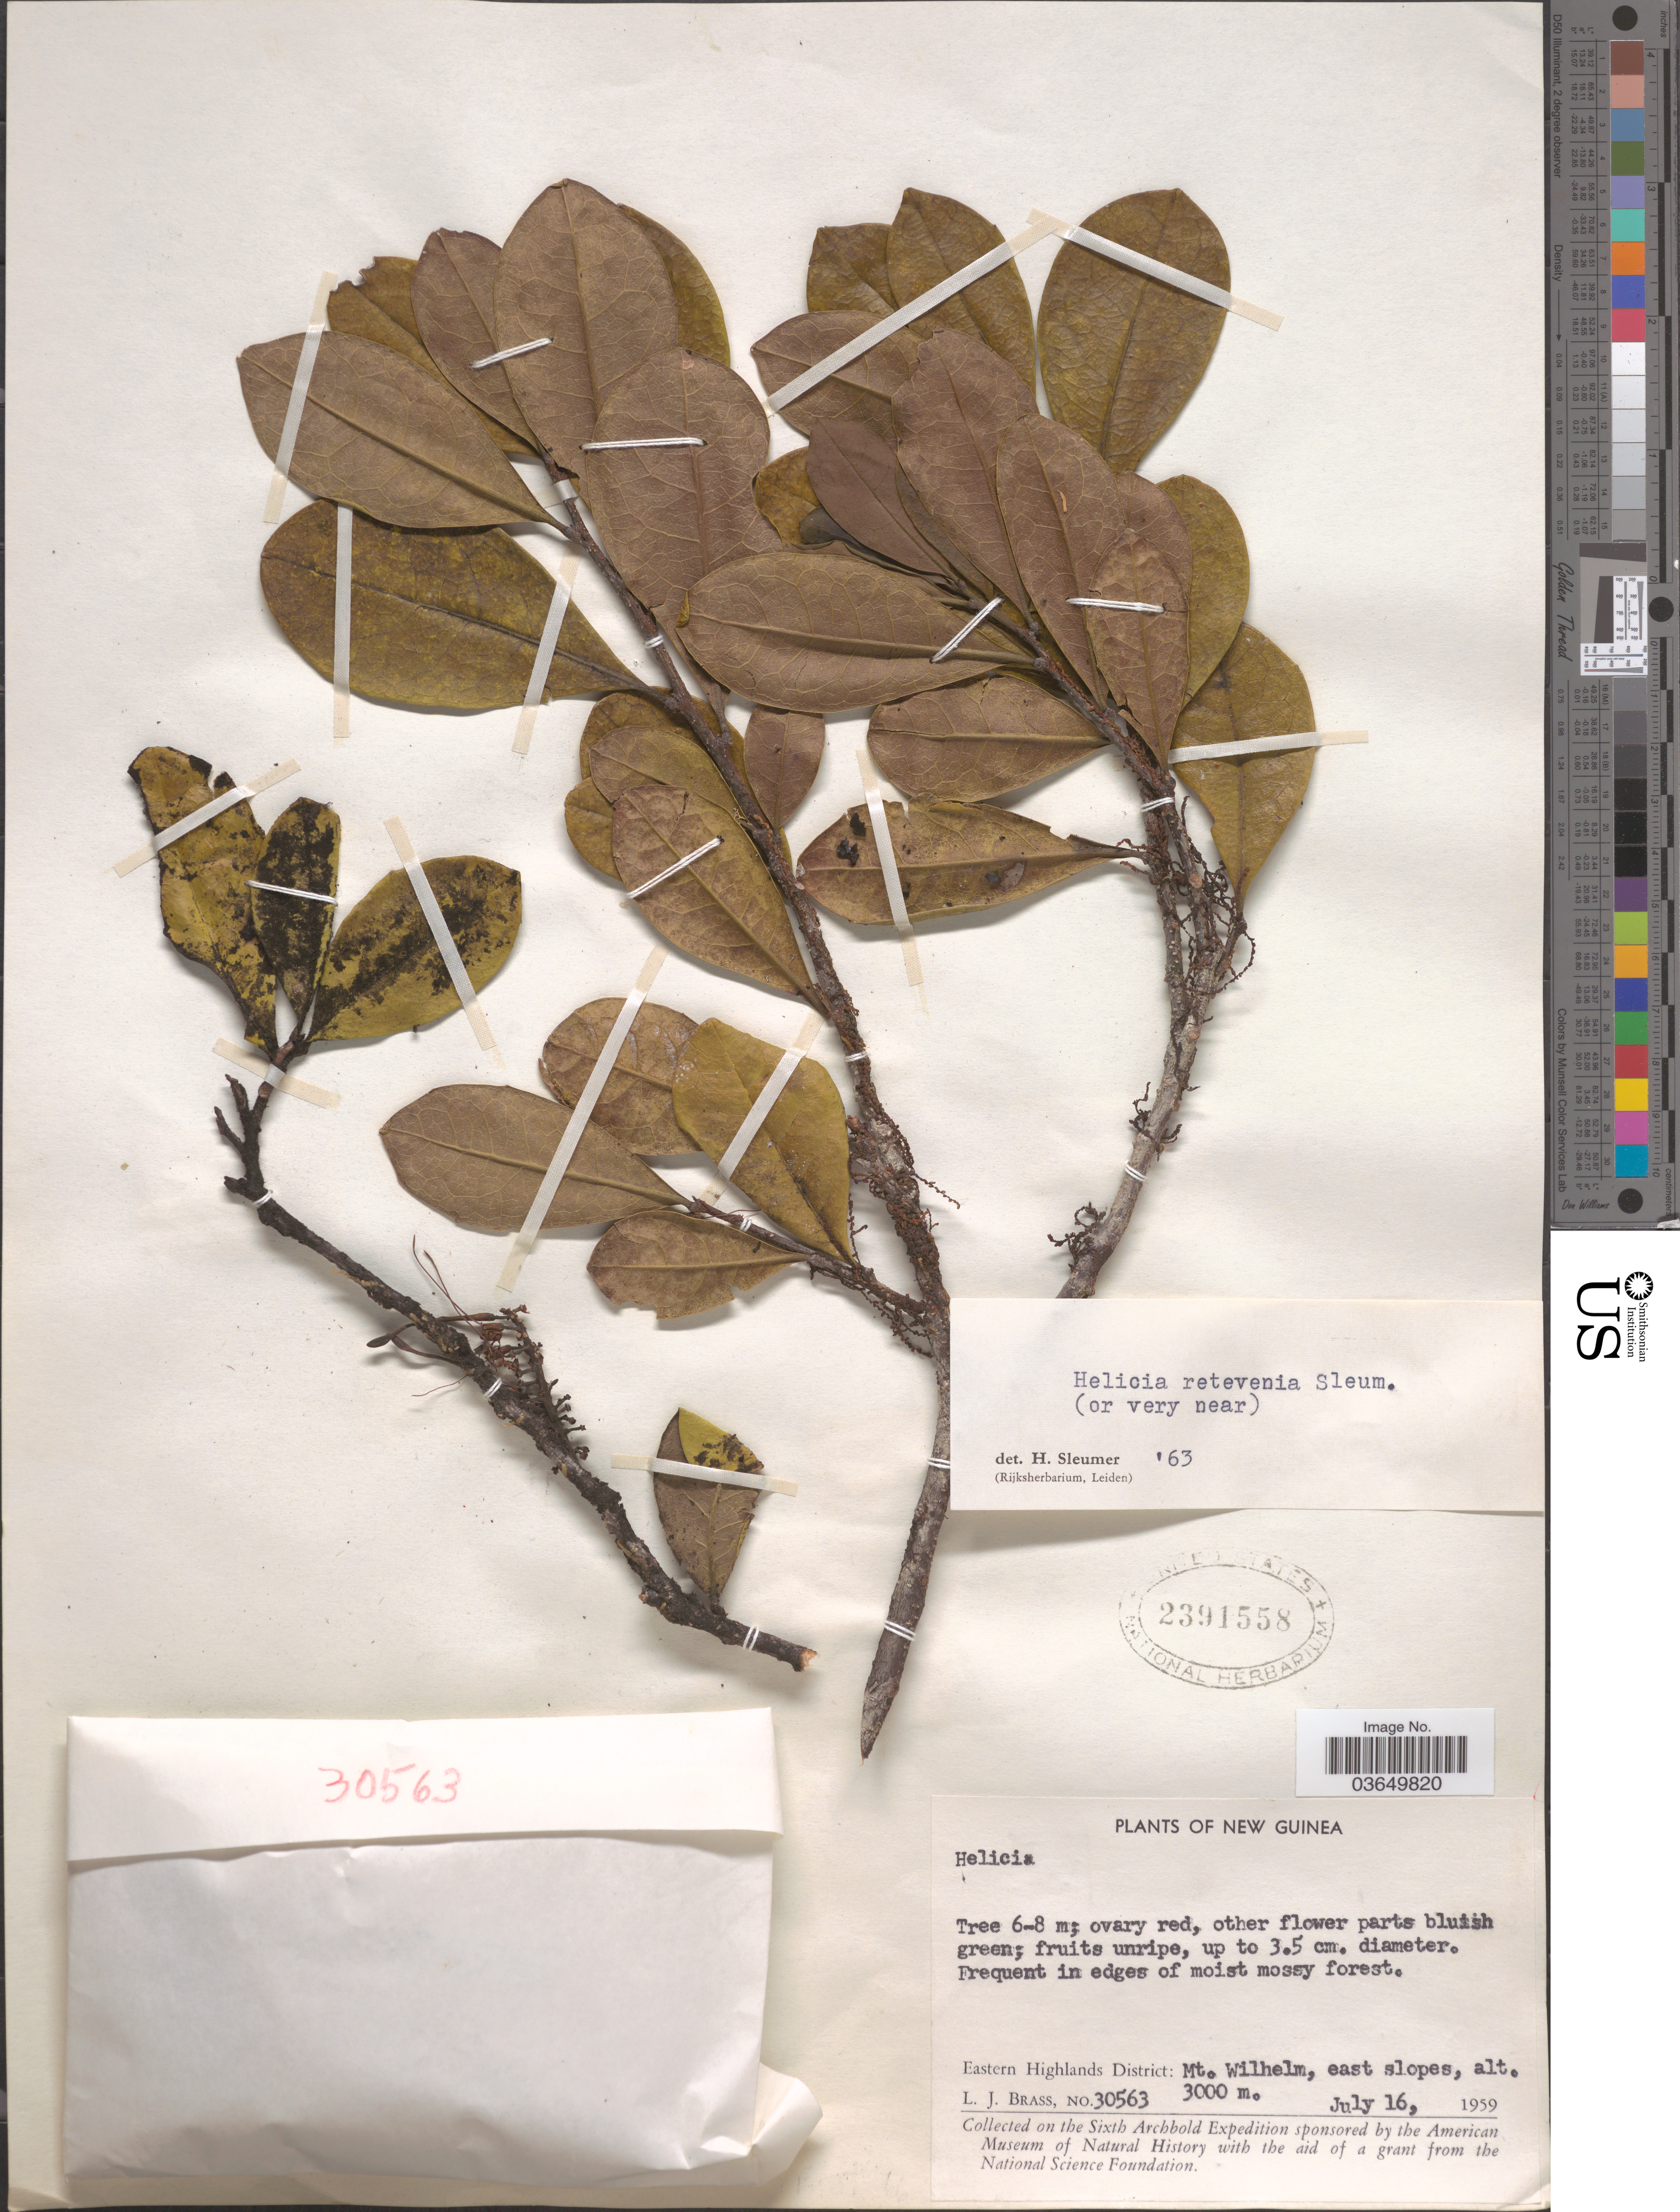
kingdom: Plantae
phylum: Tracheophyta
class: Magnoliopsida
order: Proteales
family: Proteaceae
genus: Helicia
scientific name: Helicia retivenia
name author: Sleumer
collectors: L. J. Brass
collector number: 30563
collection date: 1959-07-16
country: Papua New Guinea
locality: New Guinea. Eastern Highlands: Mt. Wilhelm, east slopes.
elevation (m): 3000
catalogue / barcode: US 2391558